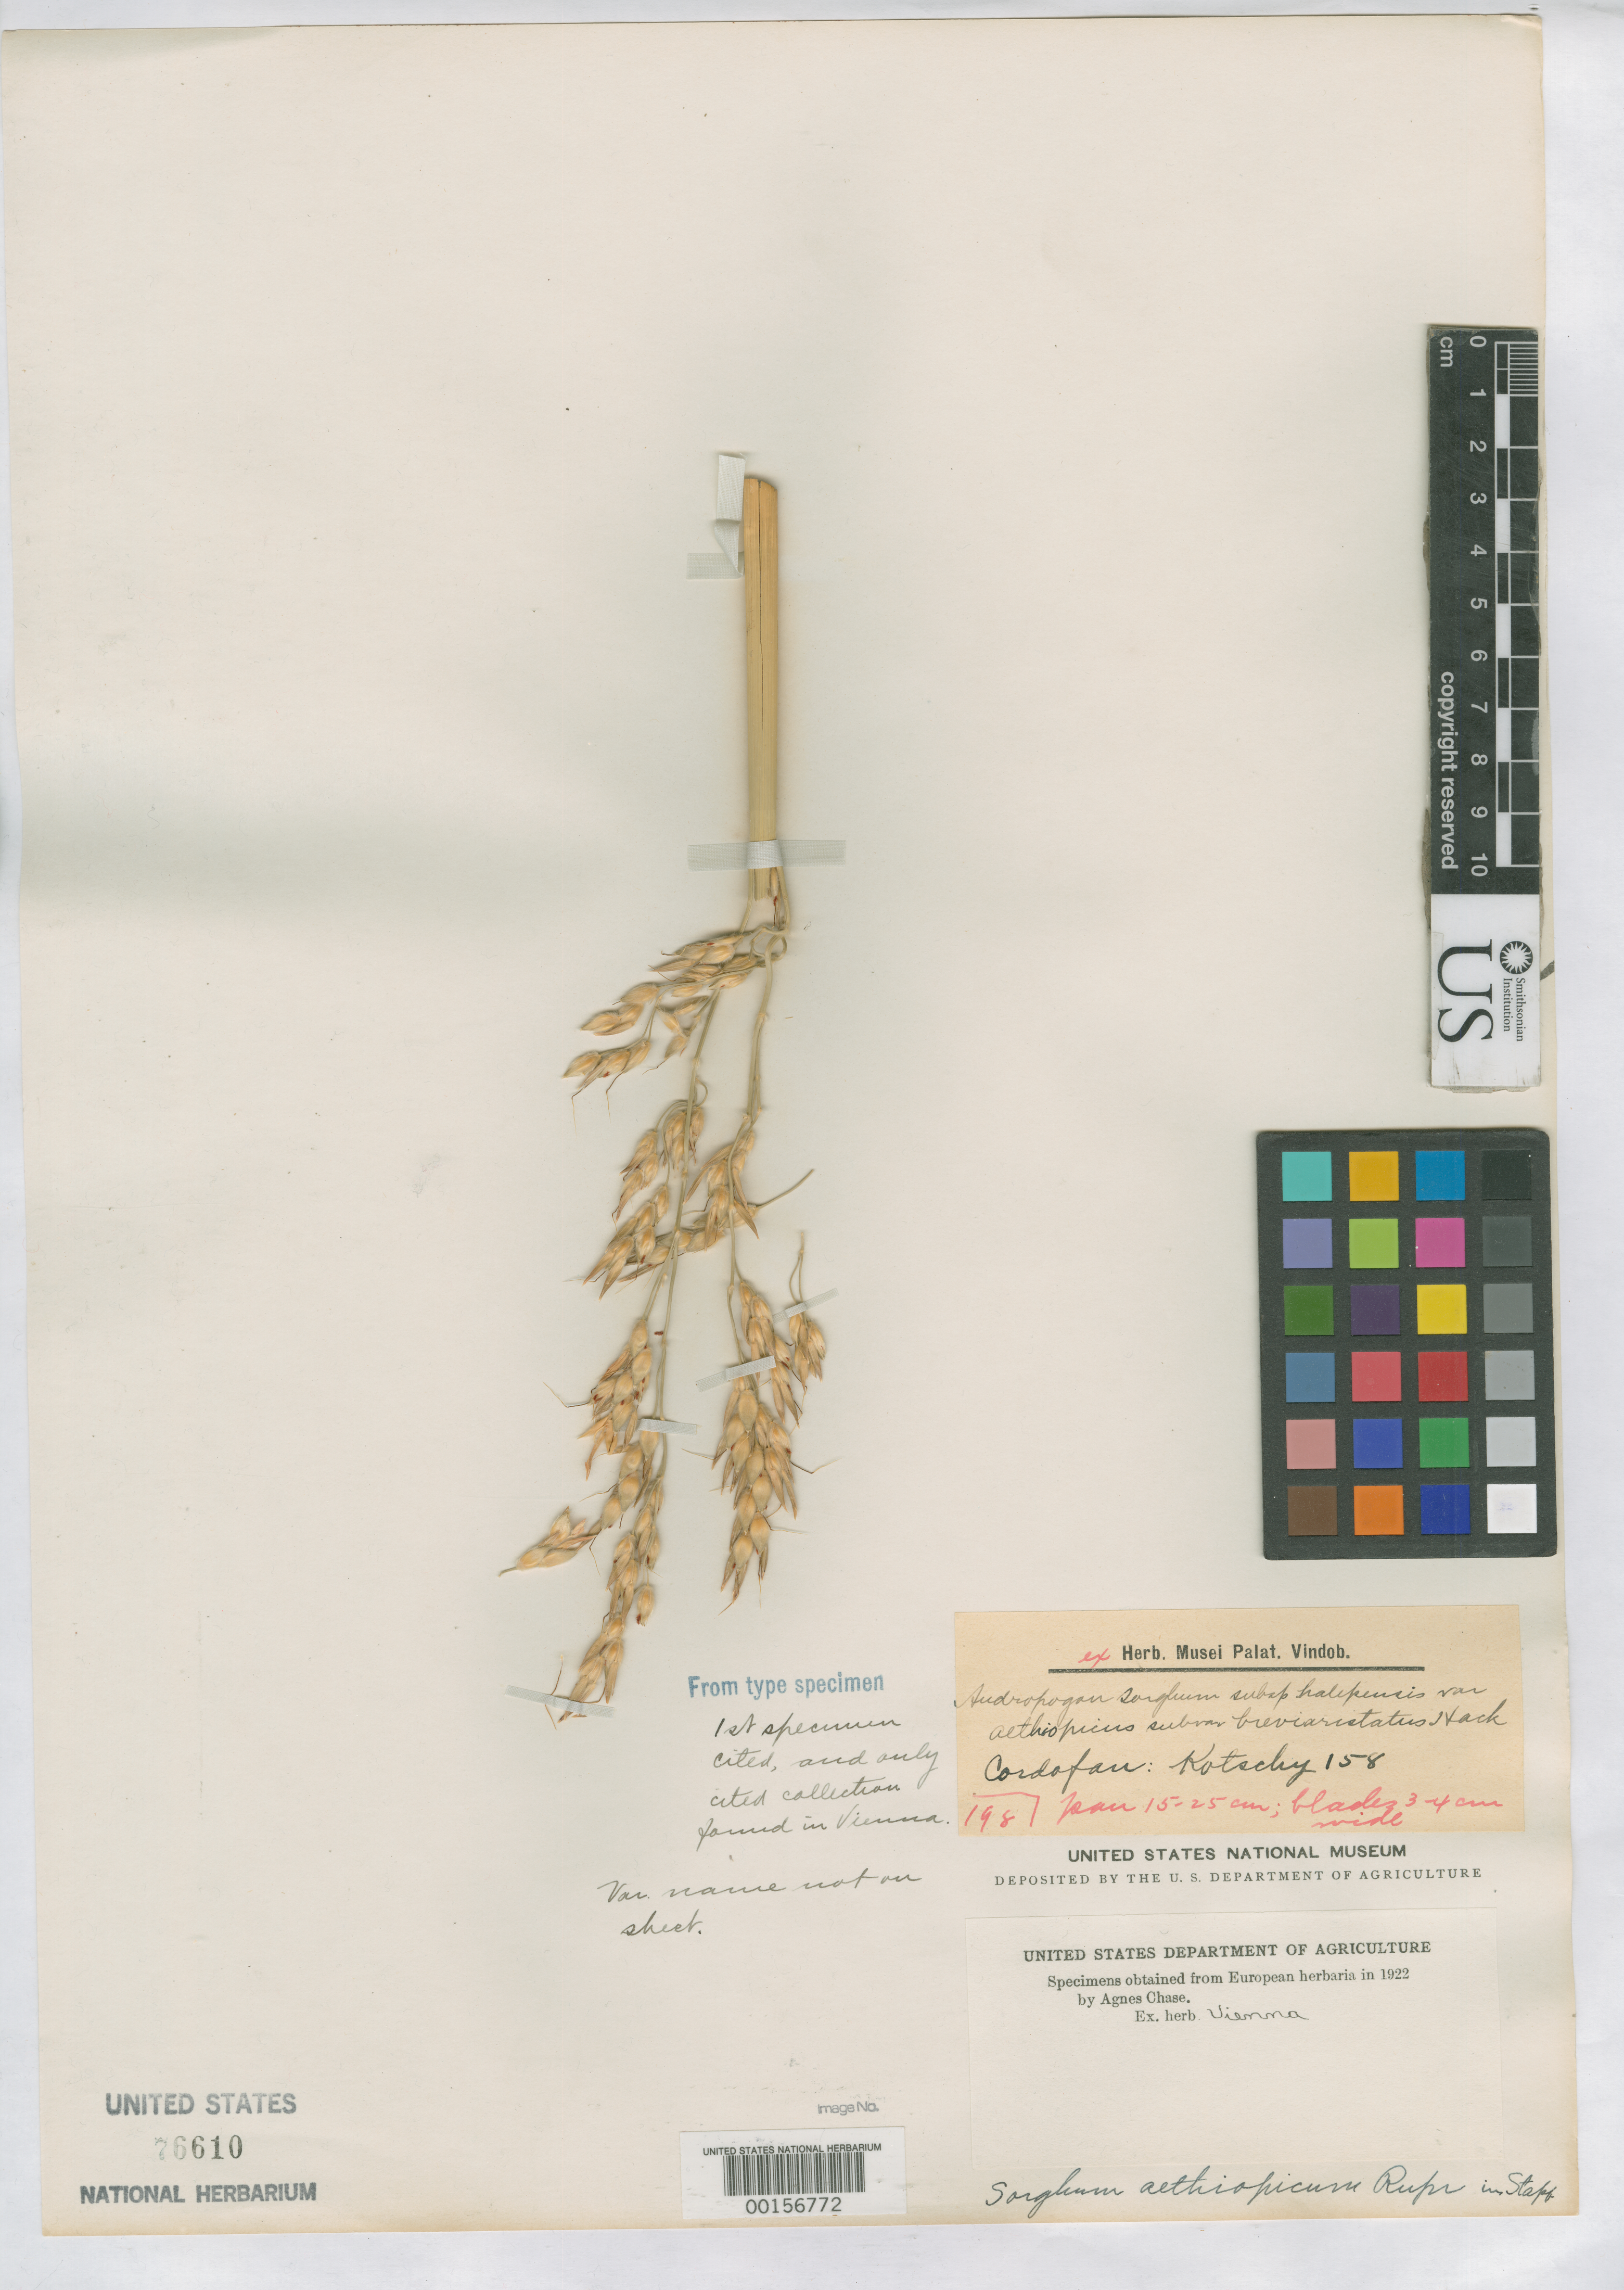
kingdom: Plantae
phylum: Tracheophyta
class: Liliopsida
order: Poales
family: Poaceae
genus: Andropogon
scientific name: Andropogon sorghum subsp. halepensis subvar. breviaristatus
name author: Hack. in A. DC.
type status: Type Fragment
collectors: K. G. Kotschy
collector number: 158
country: Sudan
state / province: Ġharb Kurdufān / Janūb Kurdufān / Shamāl Kurdufān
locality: Cordofan.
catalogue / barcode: US 76610